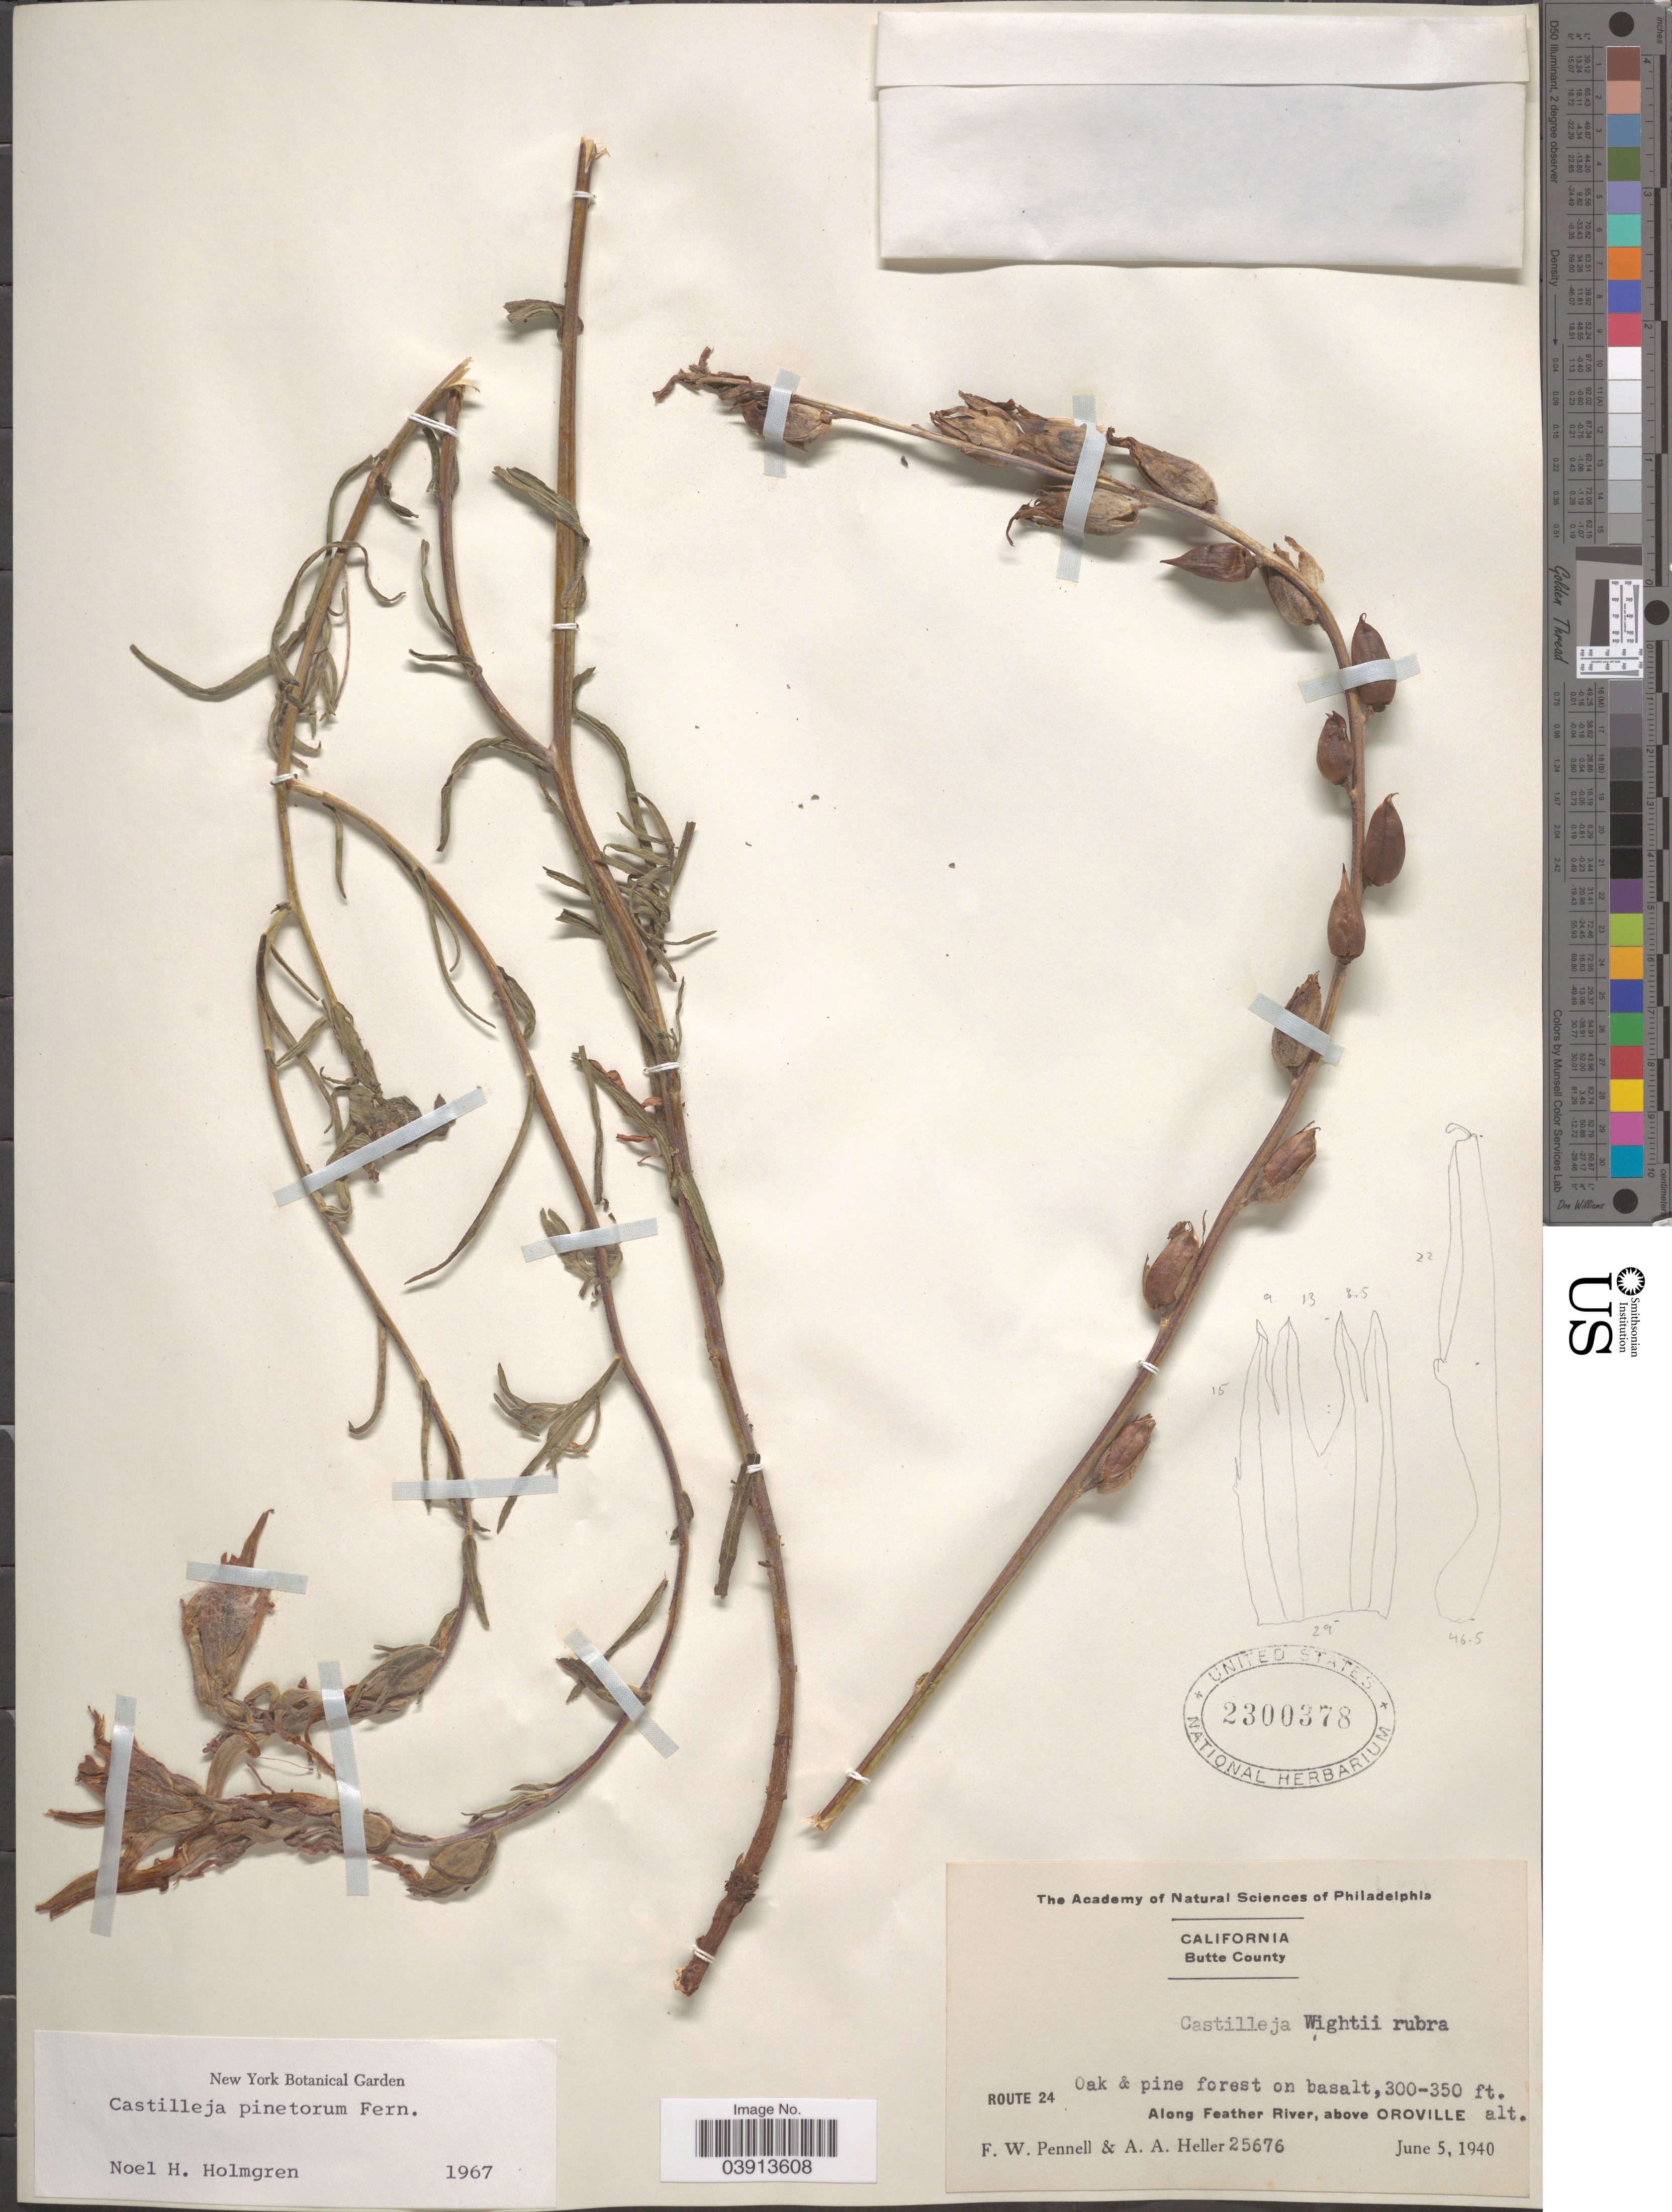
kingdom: Plantae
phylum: Tracheophyta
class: Magnoliopsida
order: Lamiales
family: Orobanchaceae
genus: Castilleja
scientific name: Castilleja pinetorum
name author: Fernald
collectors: F. W. Pennell & A. A. Heller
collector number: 25676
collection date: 1940-06-05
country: United States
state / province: California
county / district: Butte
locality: Butte County. Route 24. Oak & pine forest on basalt. Along Feather River, above Oroville.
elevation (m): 91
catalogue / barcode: US 2300378